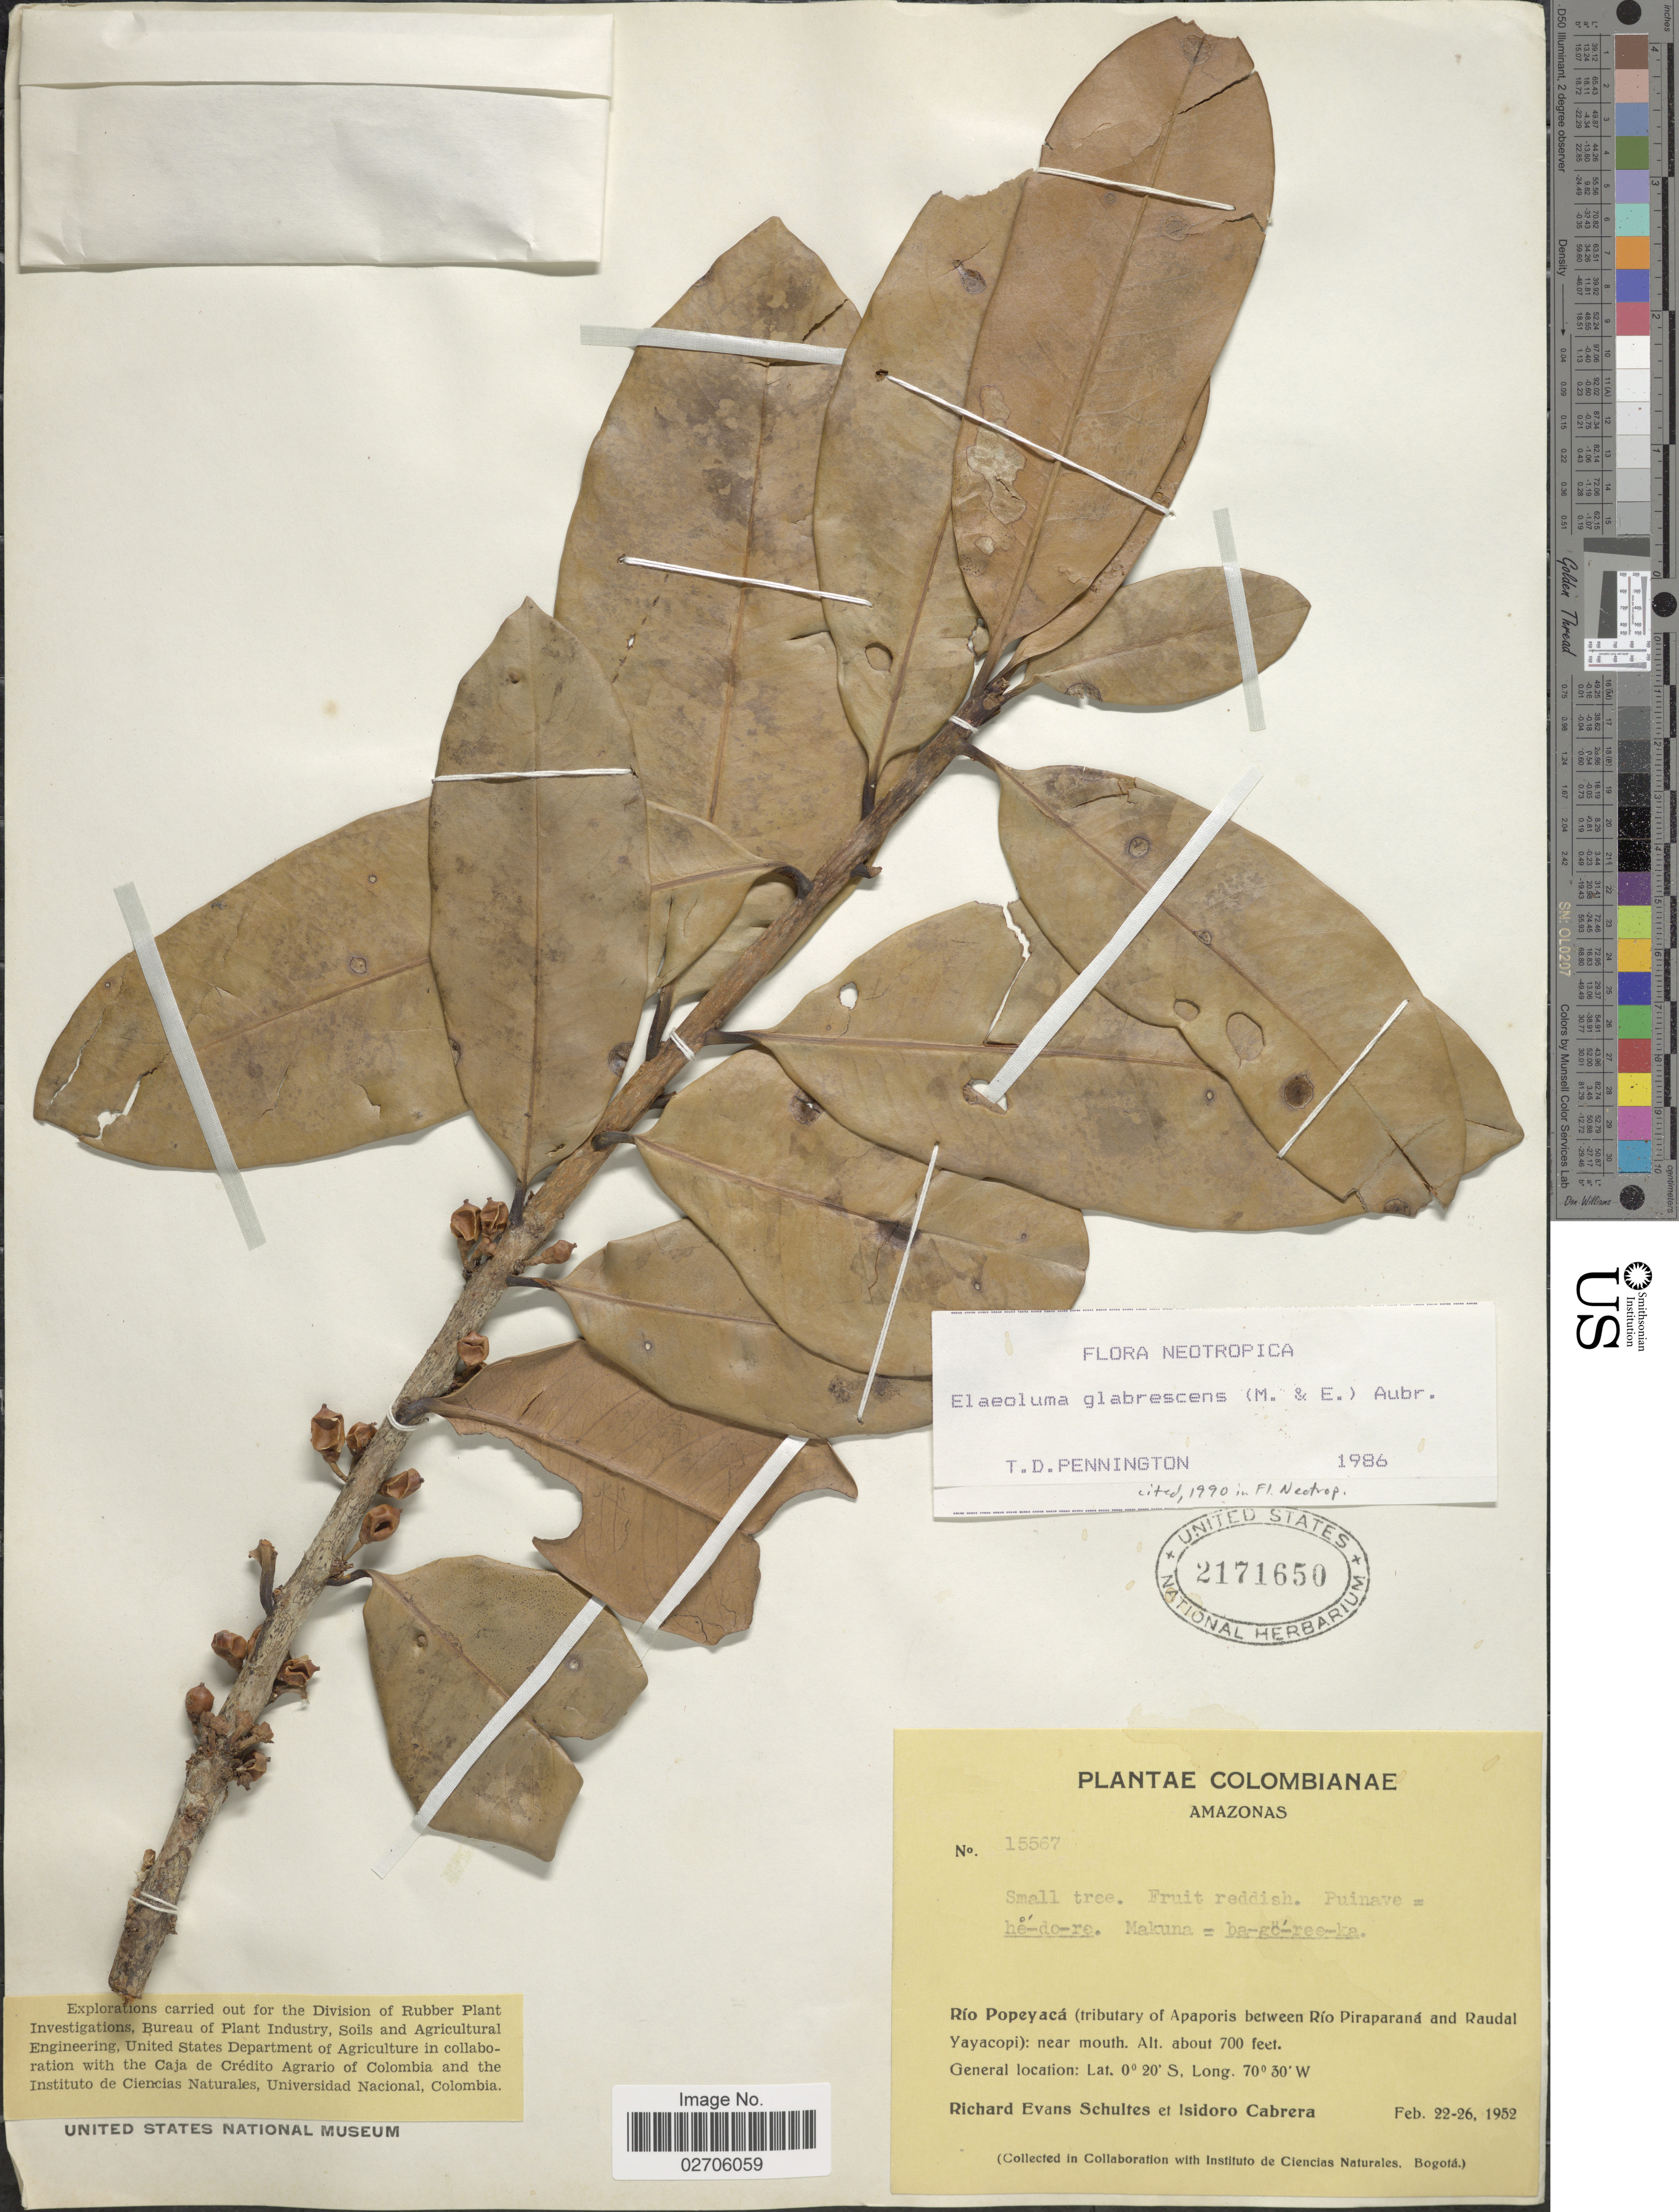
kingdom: Plantae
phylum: Tracheophyta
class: Magnoliopsida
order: Ericales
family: Sapotaceae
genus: Elaeoluma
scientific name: Elaeoluma glabrescens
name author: (Mart. & Eichler) Aubrév.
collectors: R. E. Schultes & I. Cabrera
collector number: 15567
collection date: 1952-02-22/1952-02-26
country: Colombia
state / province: Amazônas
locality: Río Popeyacá (tributary of Apaporis between Río Piraparaná and Raudal Yayacopi): near mouth.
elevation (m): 213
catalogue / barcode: US 2171650